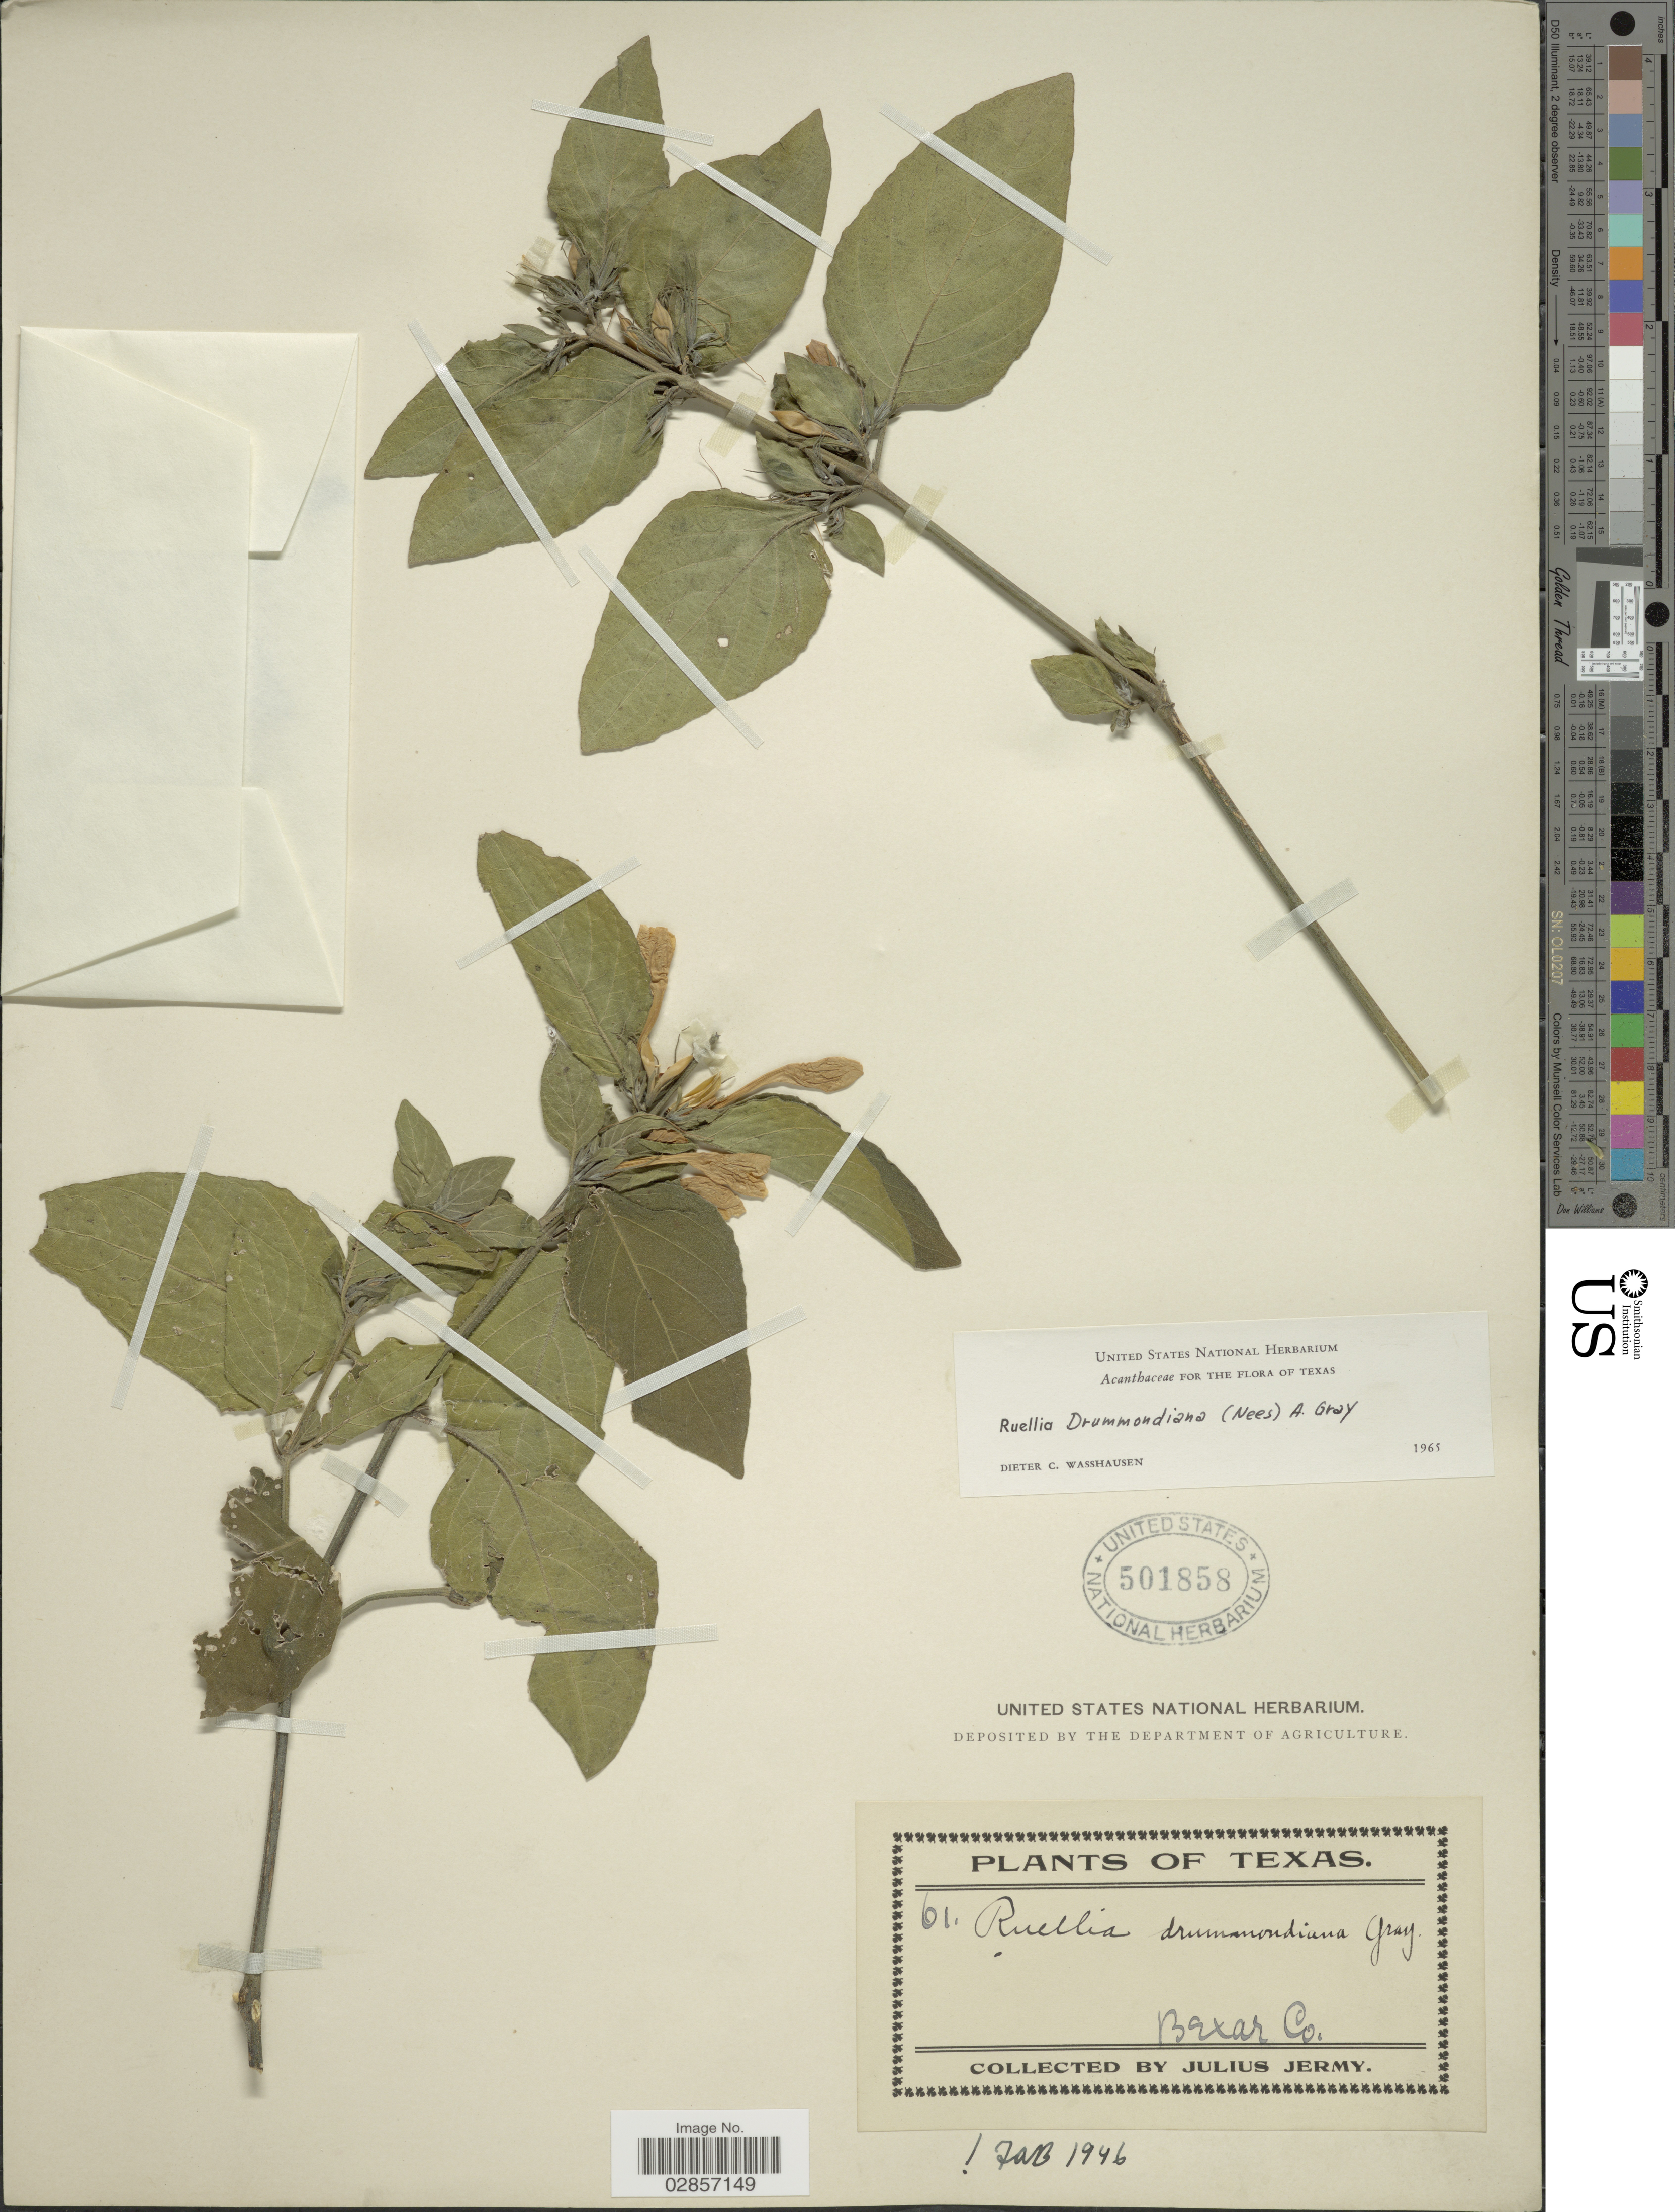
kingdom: Plantae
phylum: Tracheophyta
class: Magnoliopsida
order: Lamiales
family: Acanthaceae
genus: Ruellia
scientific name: Ruellia drummondiana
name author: (Nees) A. Gray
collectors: J. Jermy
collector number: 61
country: United States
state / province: Texas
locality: Bexar Co.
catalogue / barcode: US 501858